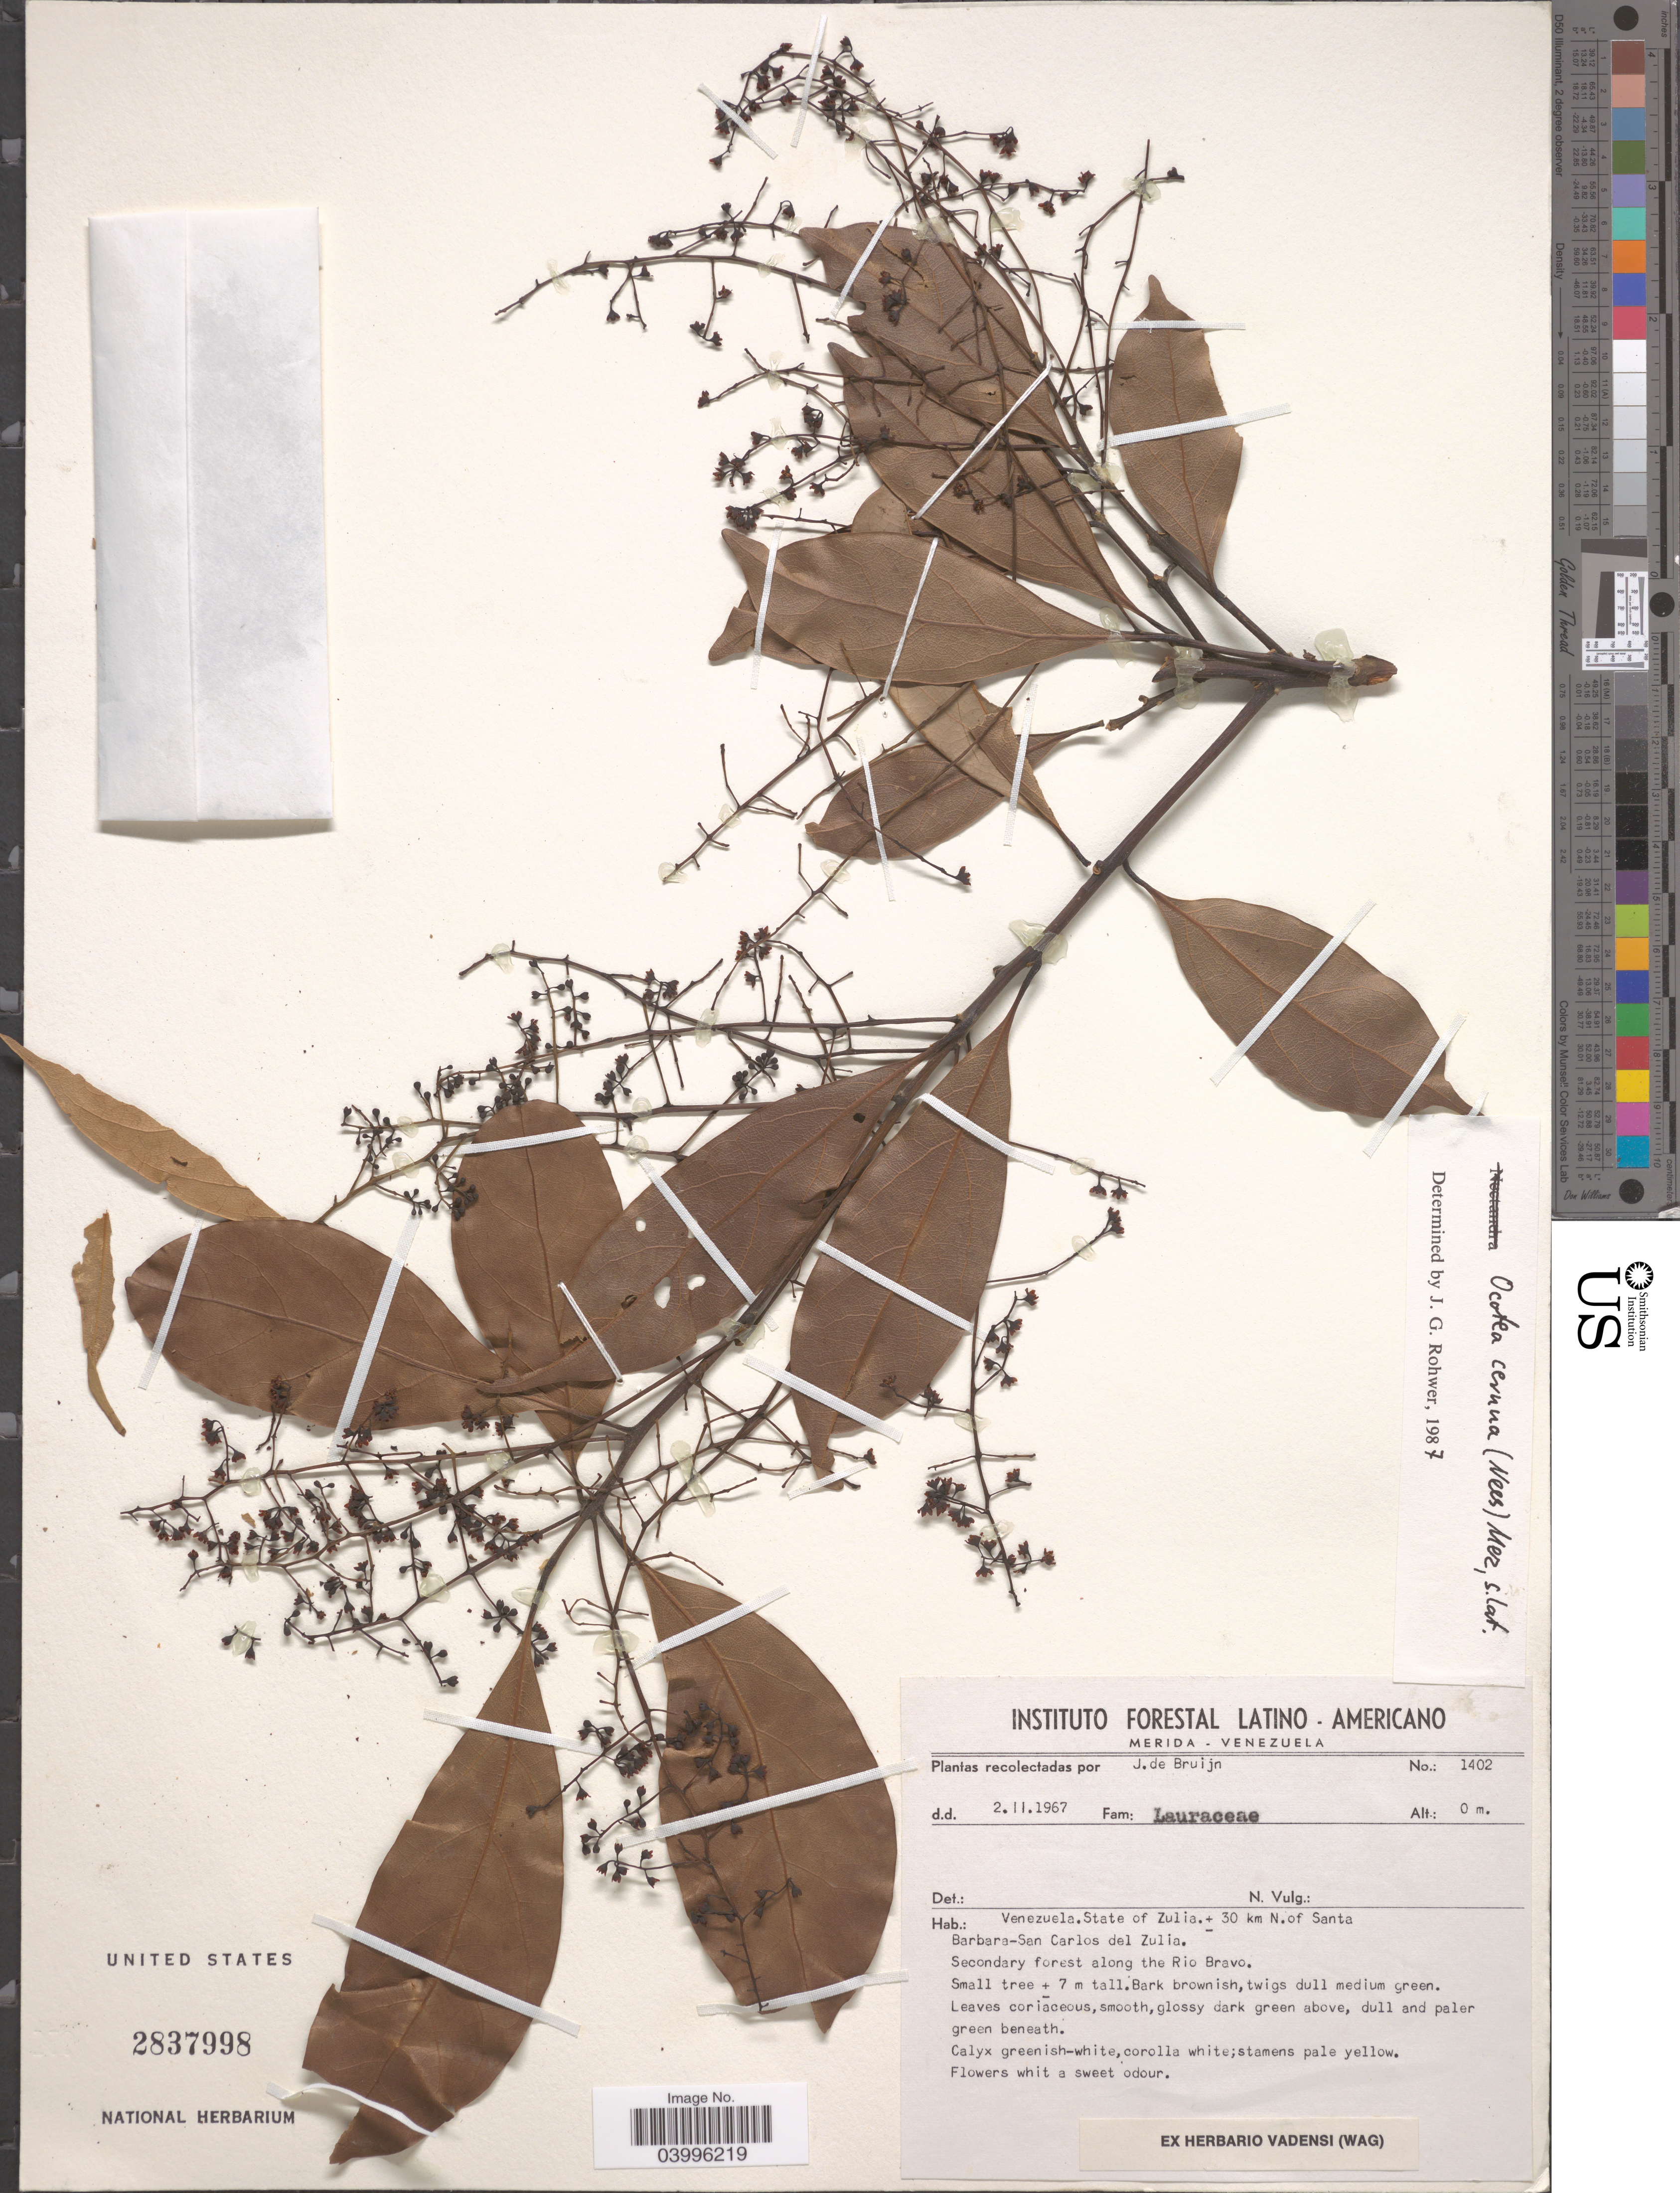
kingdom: Plantae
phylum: Tracheophyta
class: Magnoliopsida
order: Laurales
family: Lauraceae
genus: Ocotea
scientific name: Ocotea cernua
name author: (Nees) Mez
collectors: J. Bruijn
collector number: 1402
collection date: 1967-11-02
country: Venezuela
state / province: Zulia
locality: ± 30 km N. of Santa Barbara-San Carlos del Zulia. Secondary forest along the Rio Bravo.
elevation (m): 0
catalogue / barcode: US 2837998